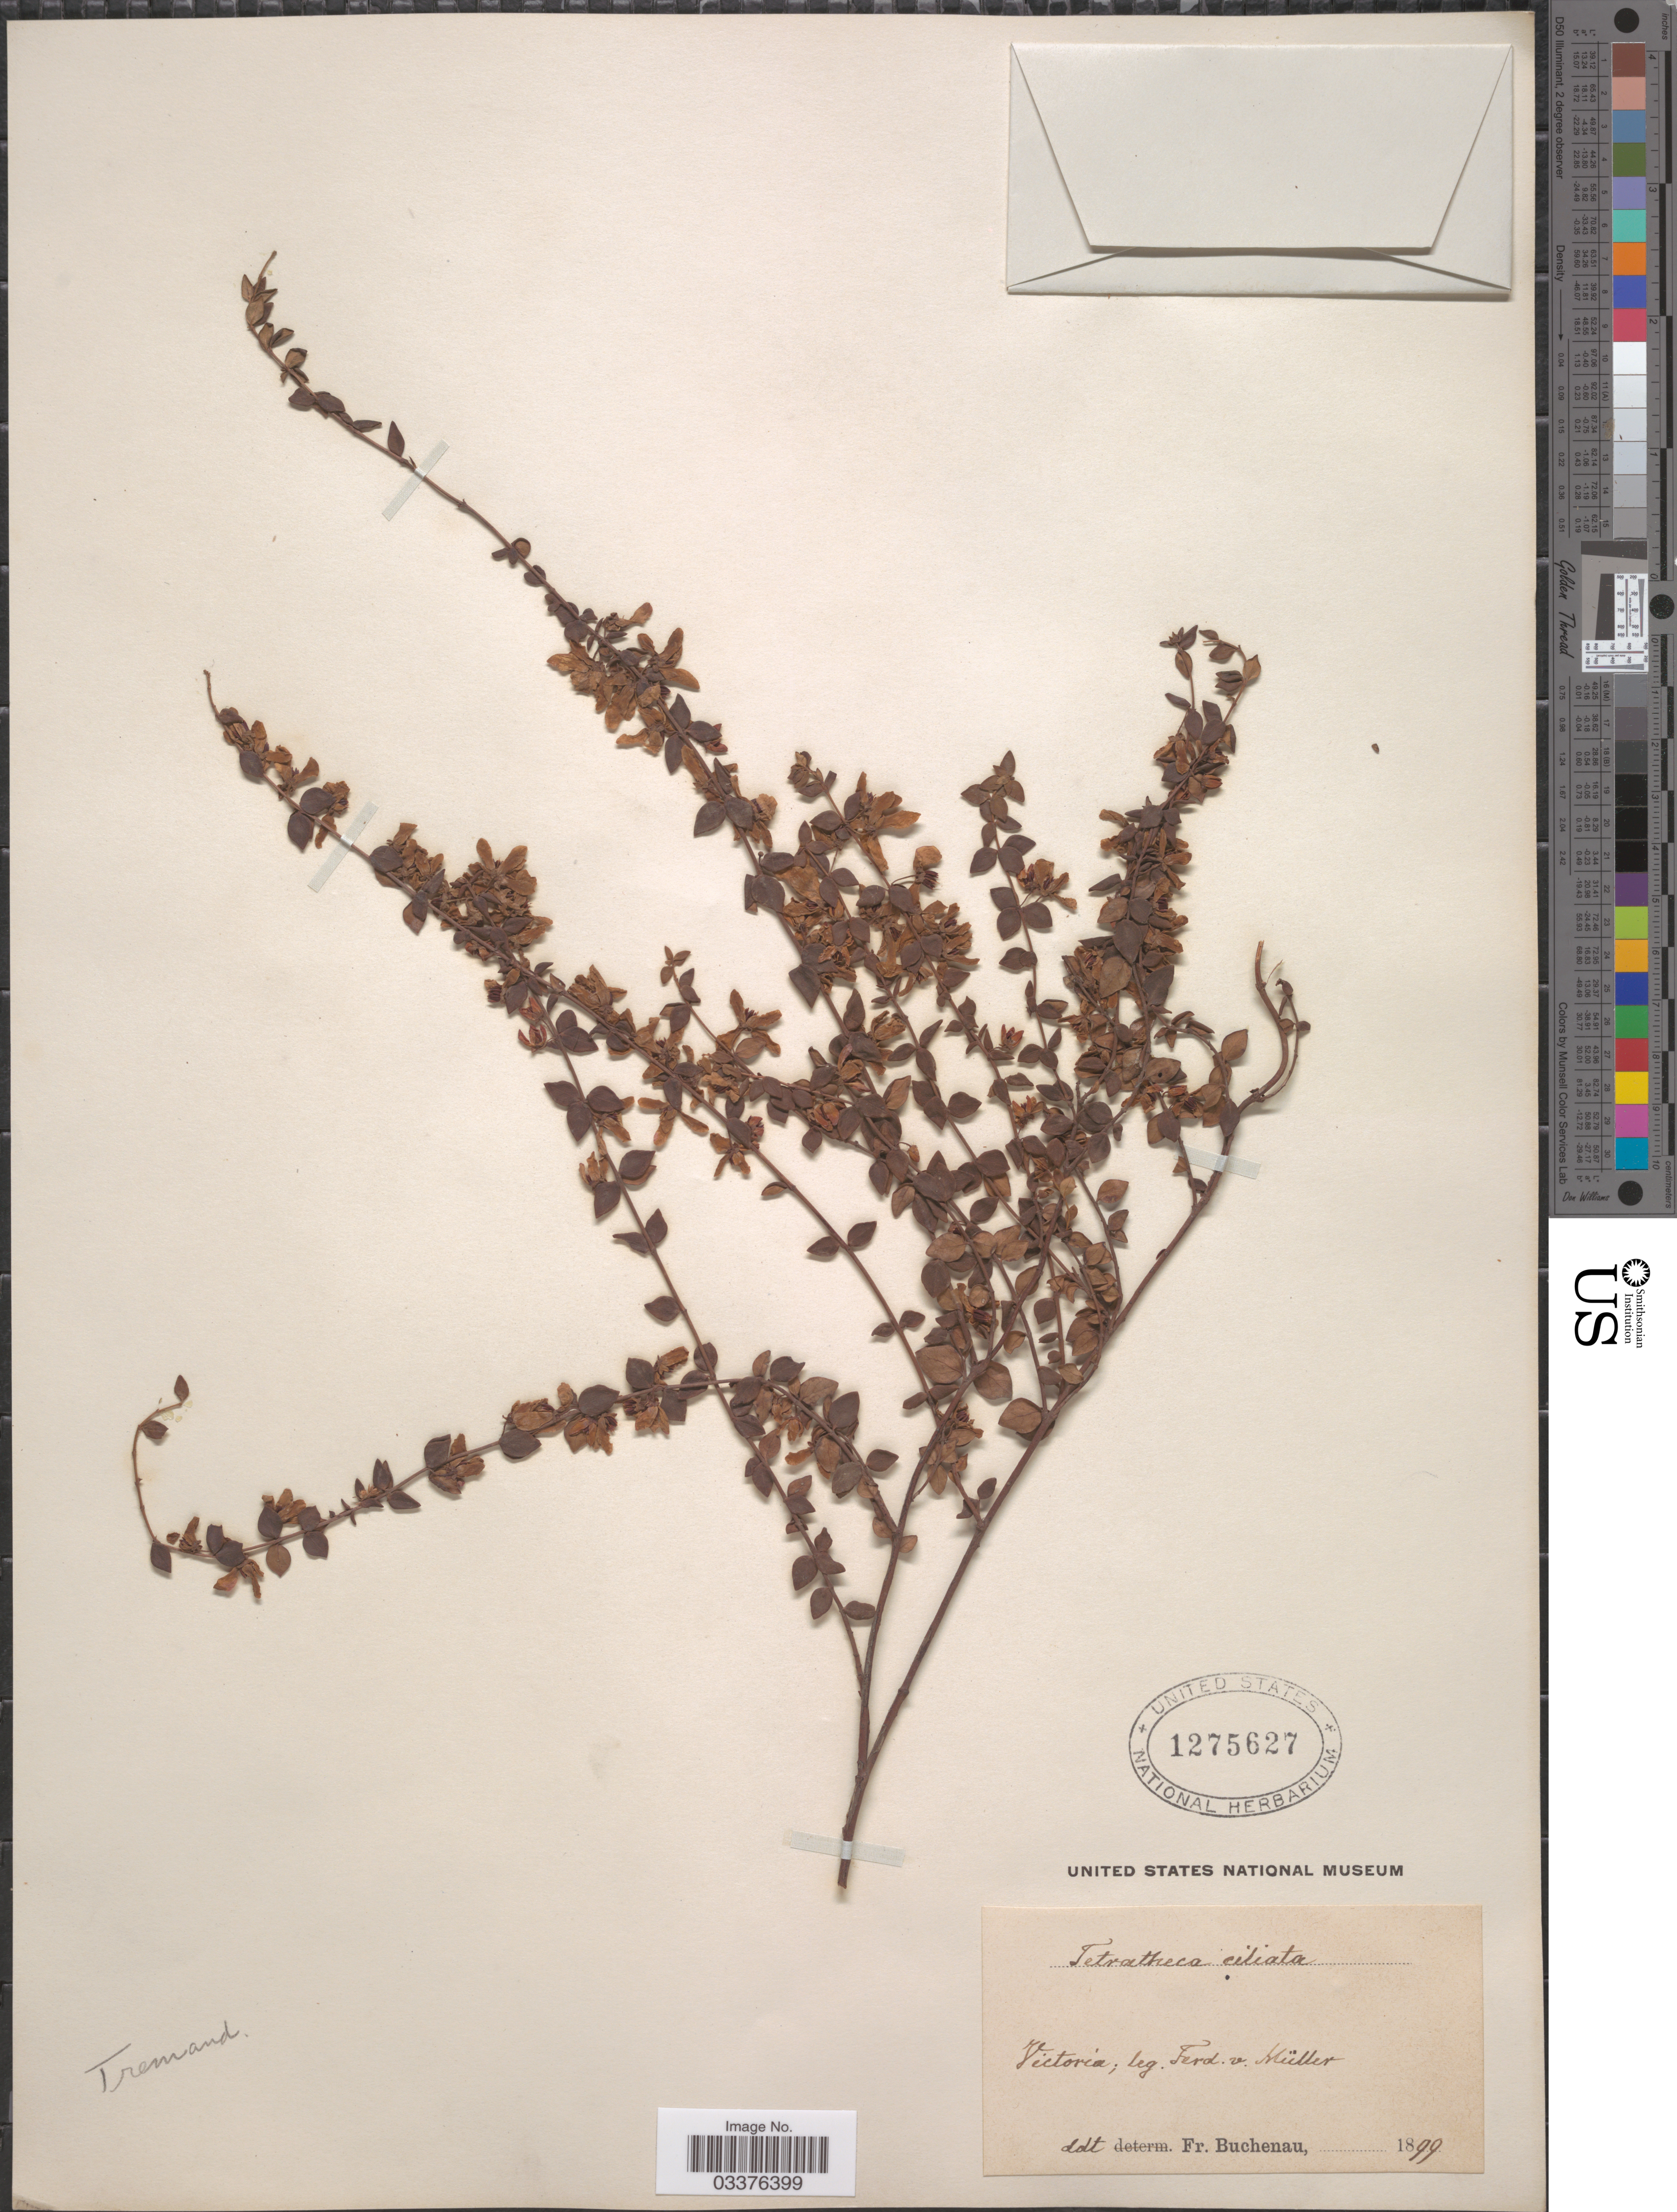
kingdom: Plantae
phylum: Tracheophyta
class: Magnoliopsida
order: Oxalidales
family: Elaeocarpaceae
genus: Tetratheca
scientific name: Tetratheca ciliata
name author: Lindl.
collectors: F. Mueller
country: Australia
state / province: Victoria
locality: Victoria.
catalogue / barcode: US 1275627